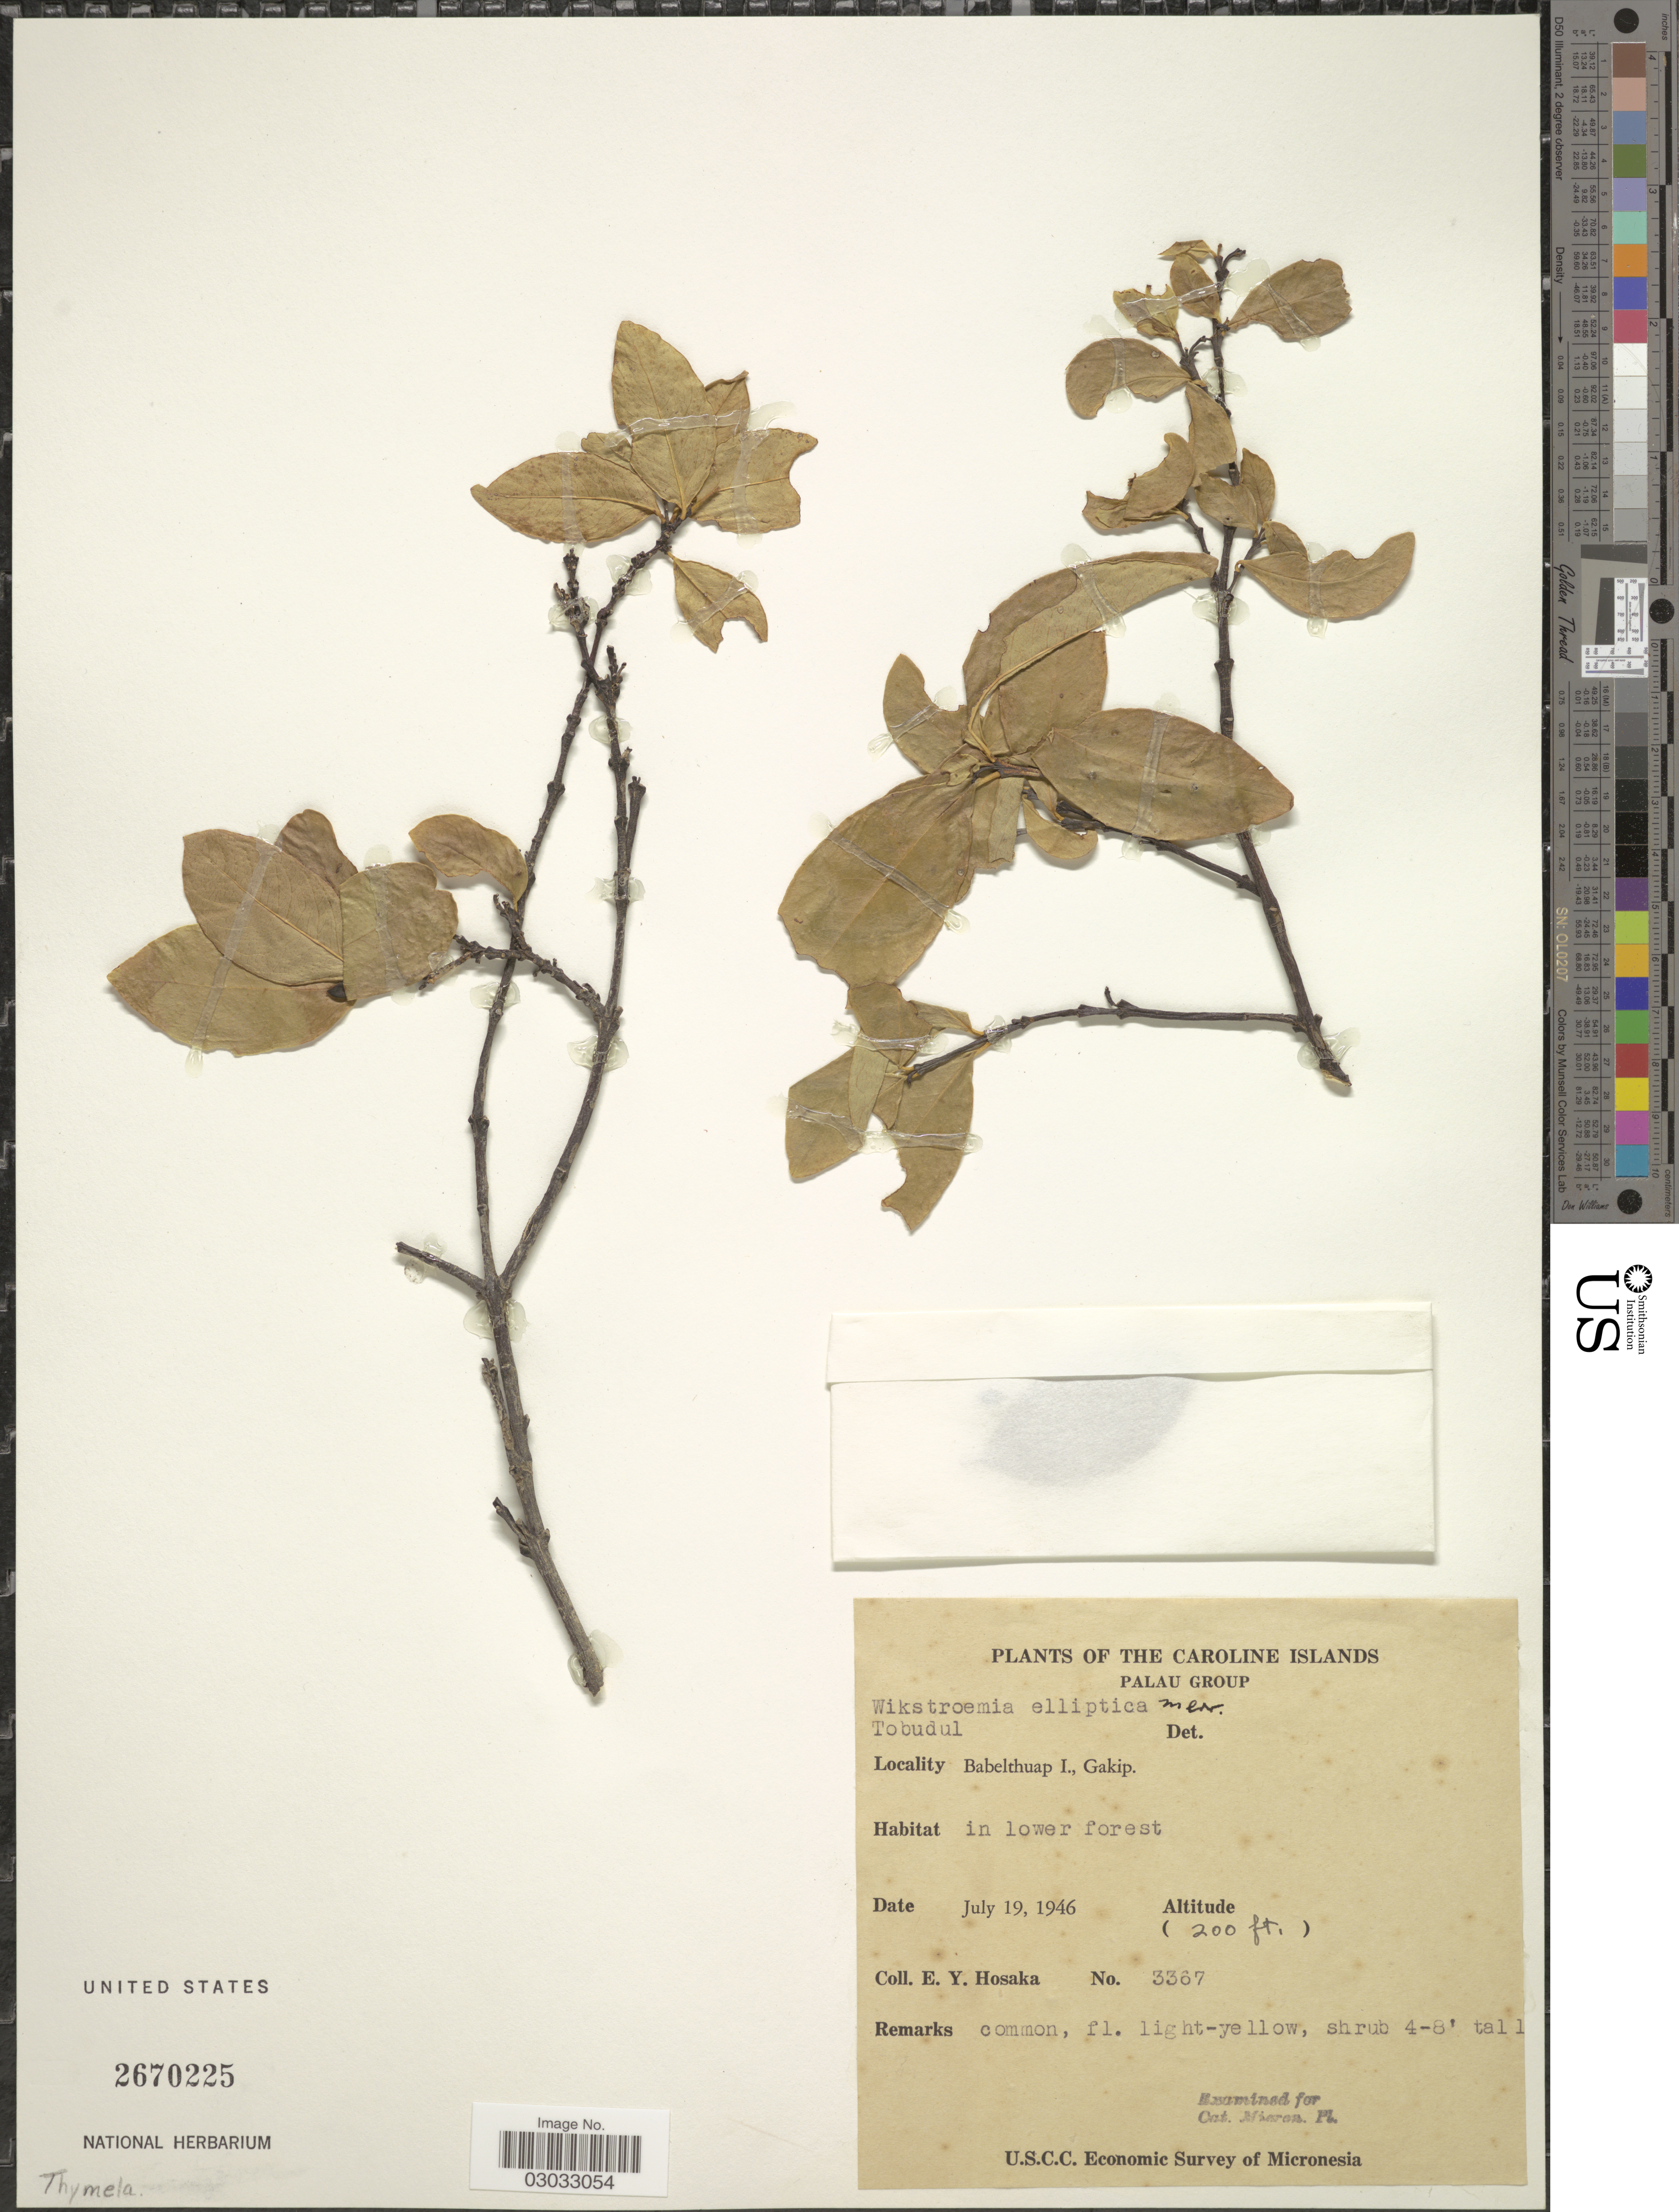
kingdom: Plantae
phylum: Tracheophyta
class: Magnoliopsida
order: Malvales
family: Thymelaeaceae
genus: Wikstroemia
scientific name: Wikstroemia elliptica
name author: Merr.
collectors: E. Y. Hosaka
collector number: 3367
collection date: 1946-07-19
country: Palau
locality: The Caroline Islands, Palau Group, Babelthuap I., Gakip.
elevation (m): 61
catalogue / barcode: US 2670225